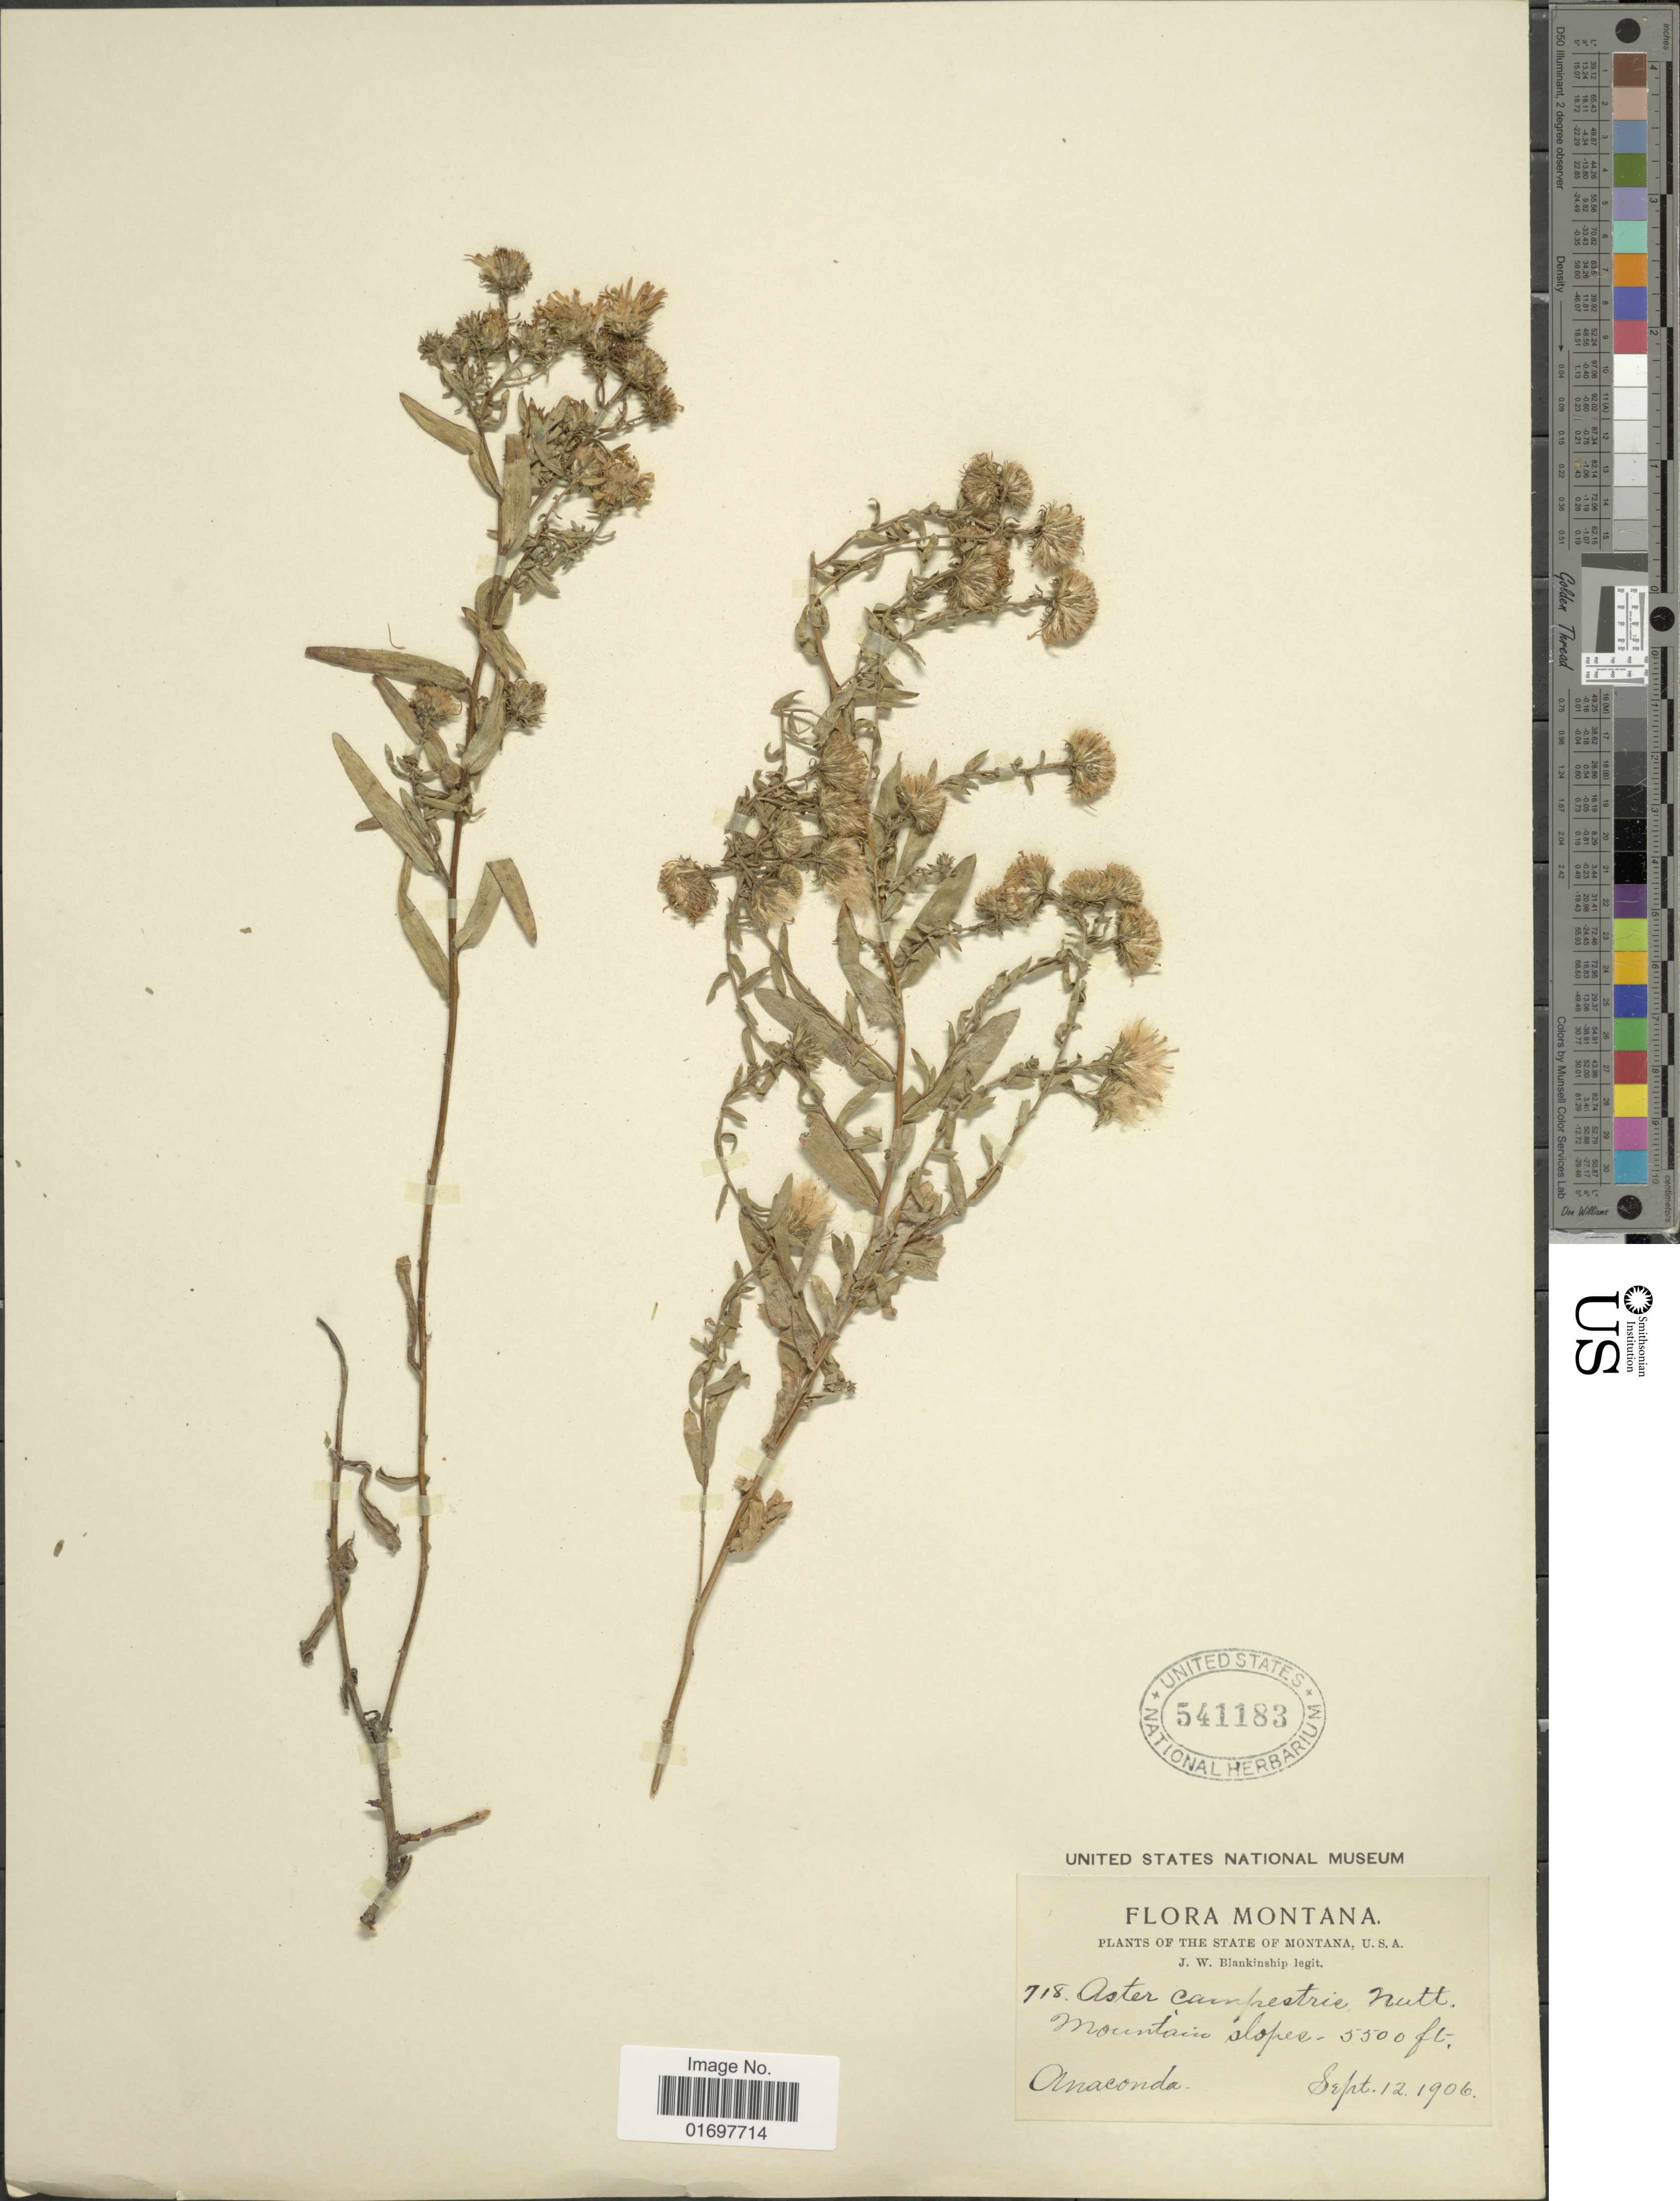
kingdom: Plantae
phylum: Tracheophyta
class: Magnoliopsida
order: Asterales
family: Asteraceae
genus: Symphyotrichum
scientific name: Symphyotrichum campestre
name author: (Nutt.) G.L. Nesom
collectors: J. W. Blankinship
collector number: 718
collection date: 1906-09-12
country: United States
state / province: Montana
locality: State of Montana, U.S.A. Mountain slopes, Anaconda.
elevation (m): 1676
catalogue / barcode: US 541183